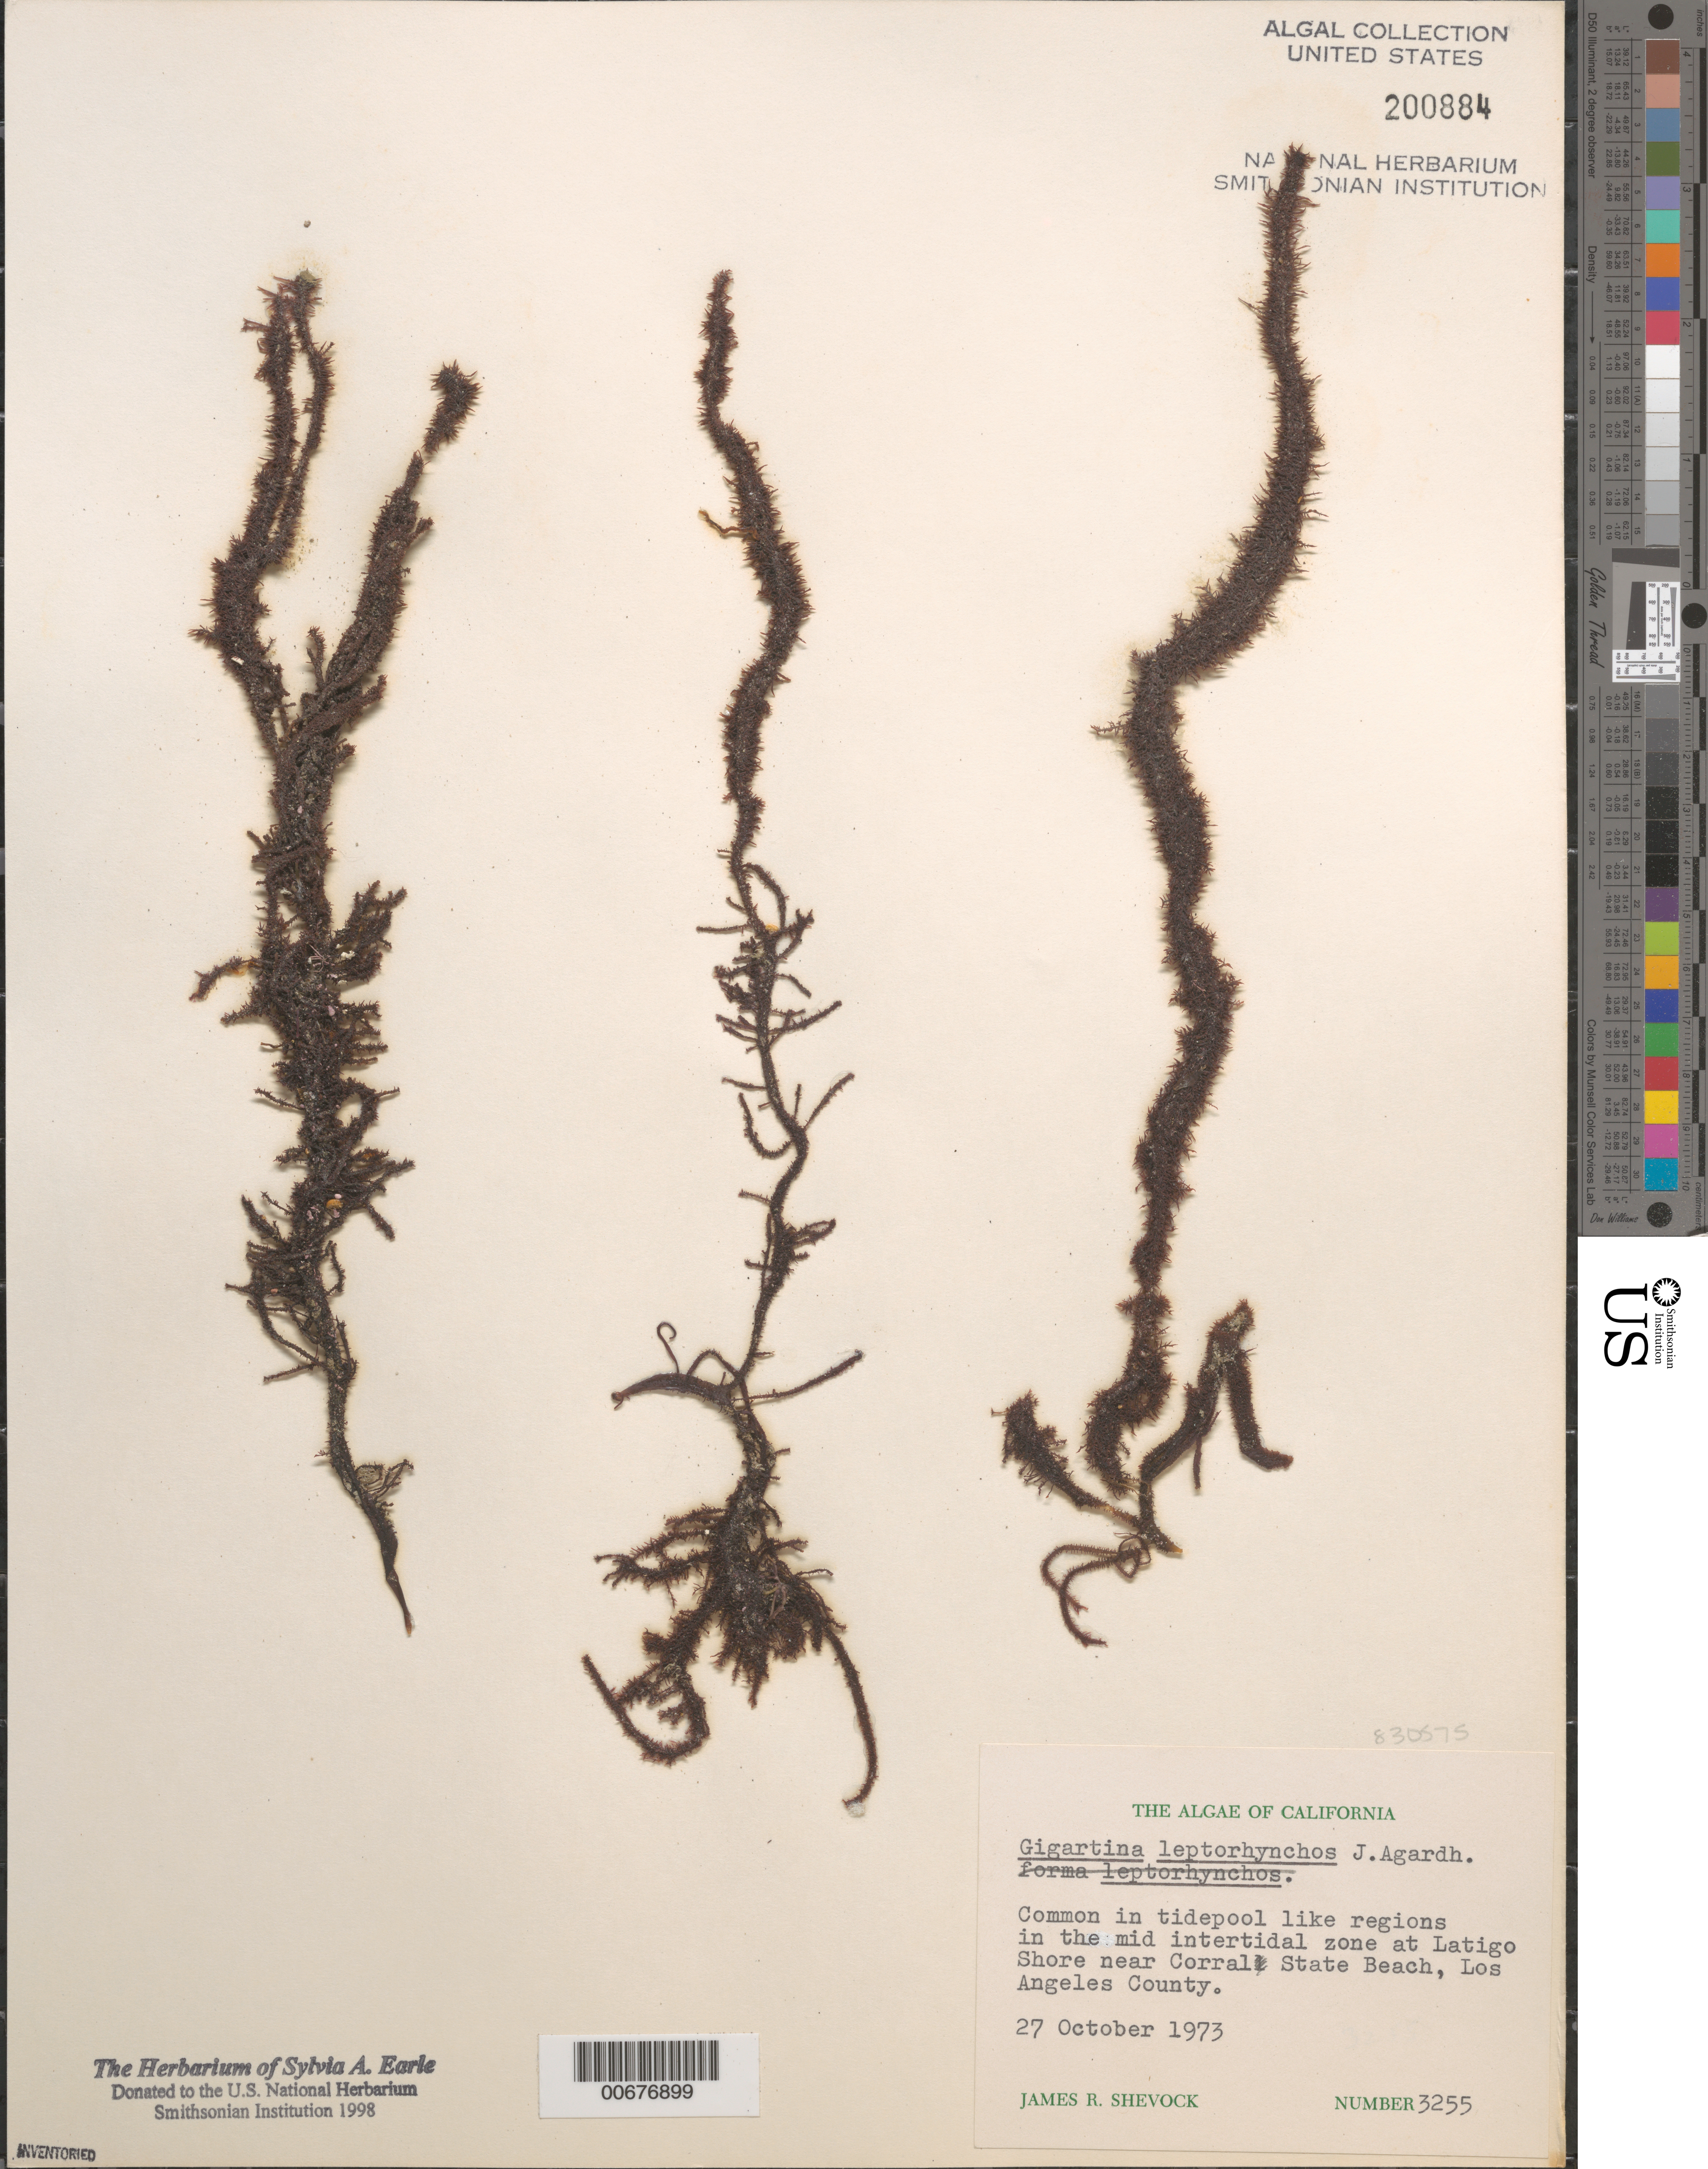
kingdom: Plantae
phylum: Rhodophyta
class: Florideophyceae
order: Gigartinales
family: Gigartinaceae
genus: Mazzaella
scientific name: Mazzaella leptorhynchos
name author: (J. Agardh) Leister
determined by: Algae name updating Project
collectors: J. R. Shevock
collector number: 3255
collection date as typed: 27 Oct 1973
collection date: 1973-10-27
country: United States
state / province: California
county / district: Los Angeles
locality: Latigo Shore, near Corral State Beach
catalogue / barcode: US 200884